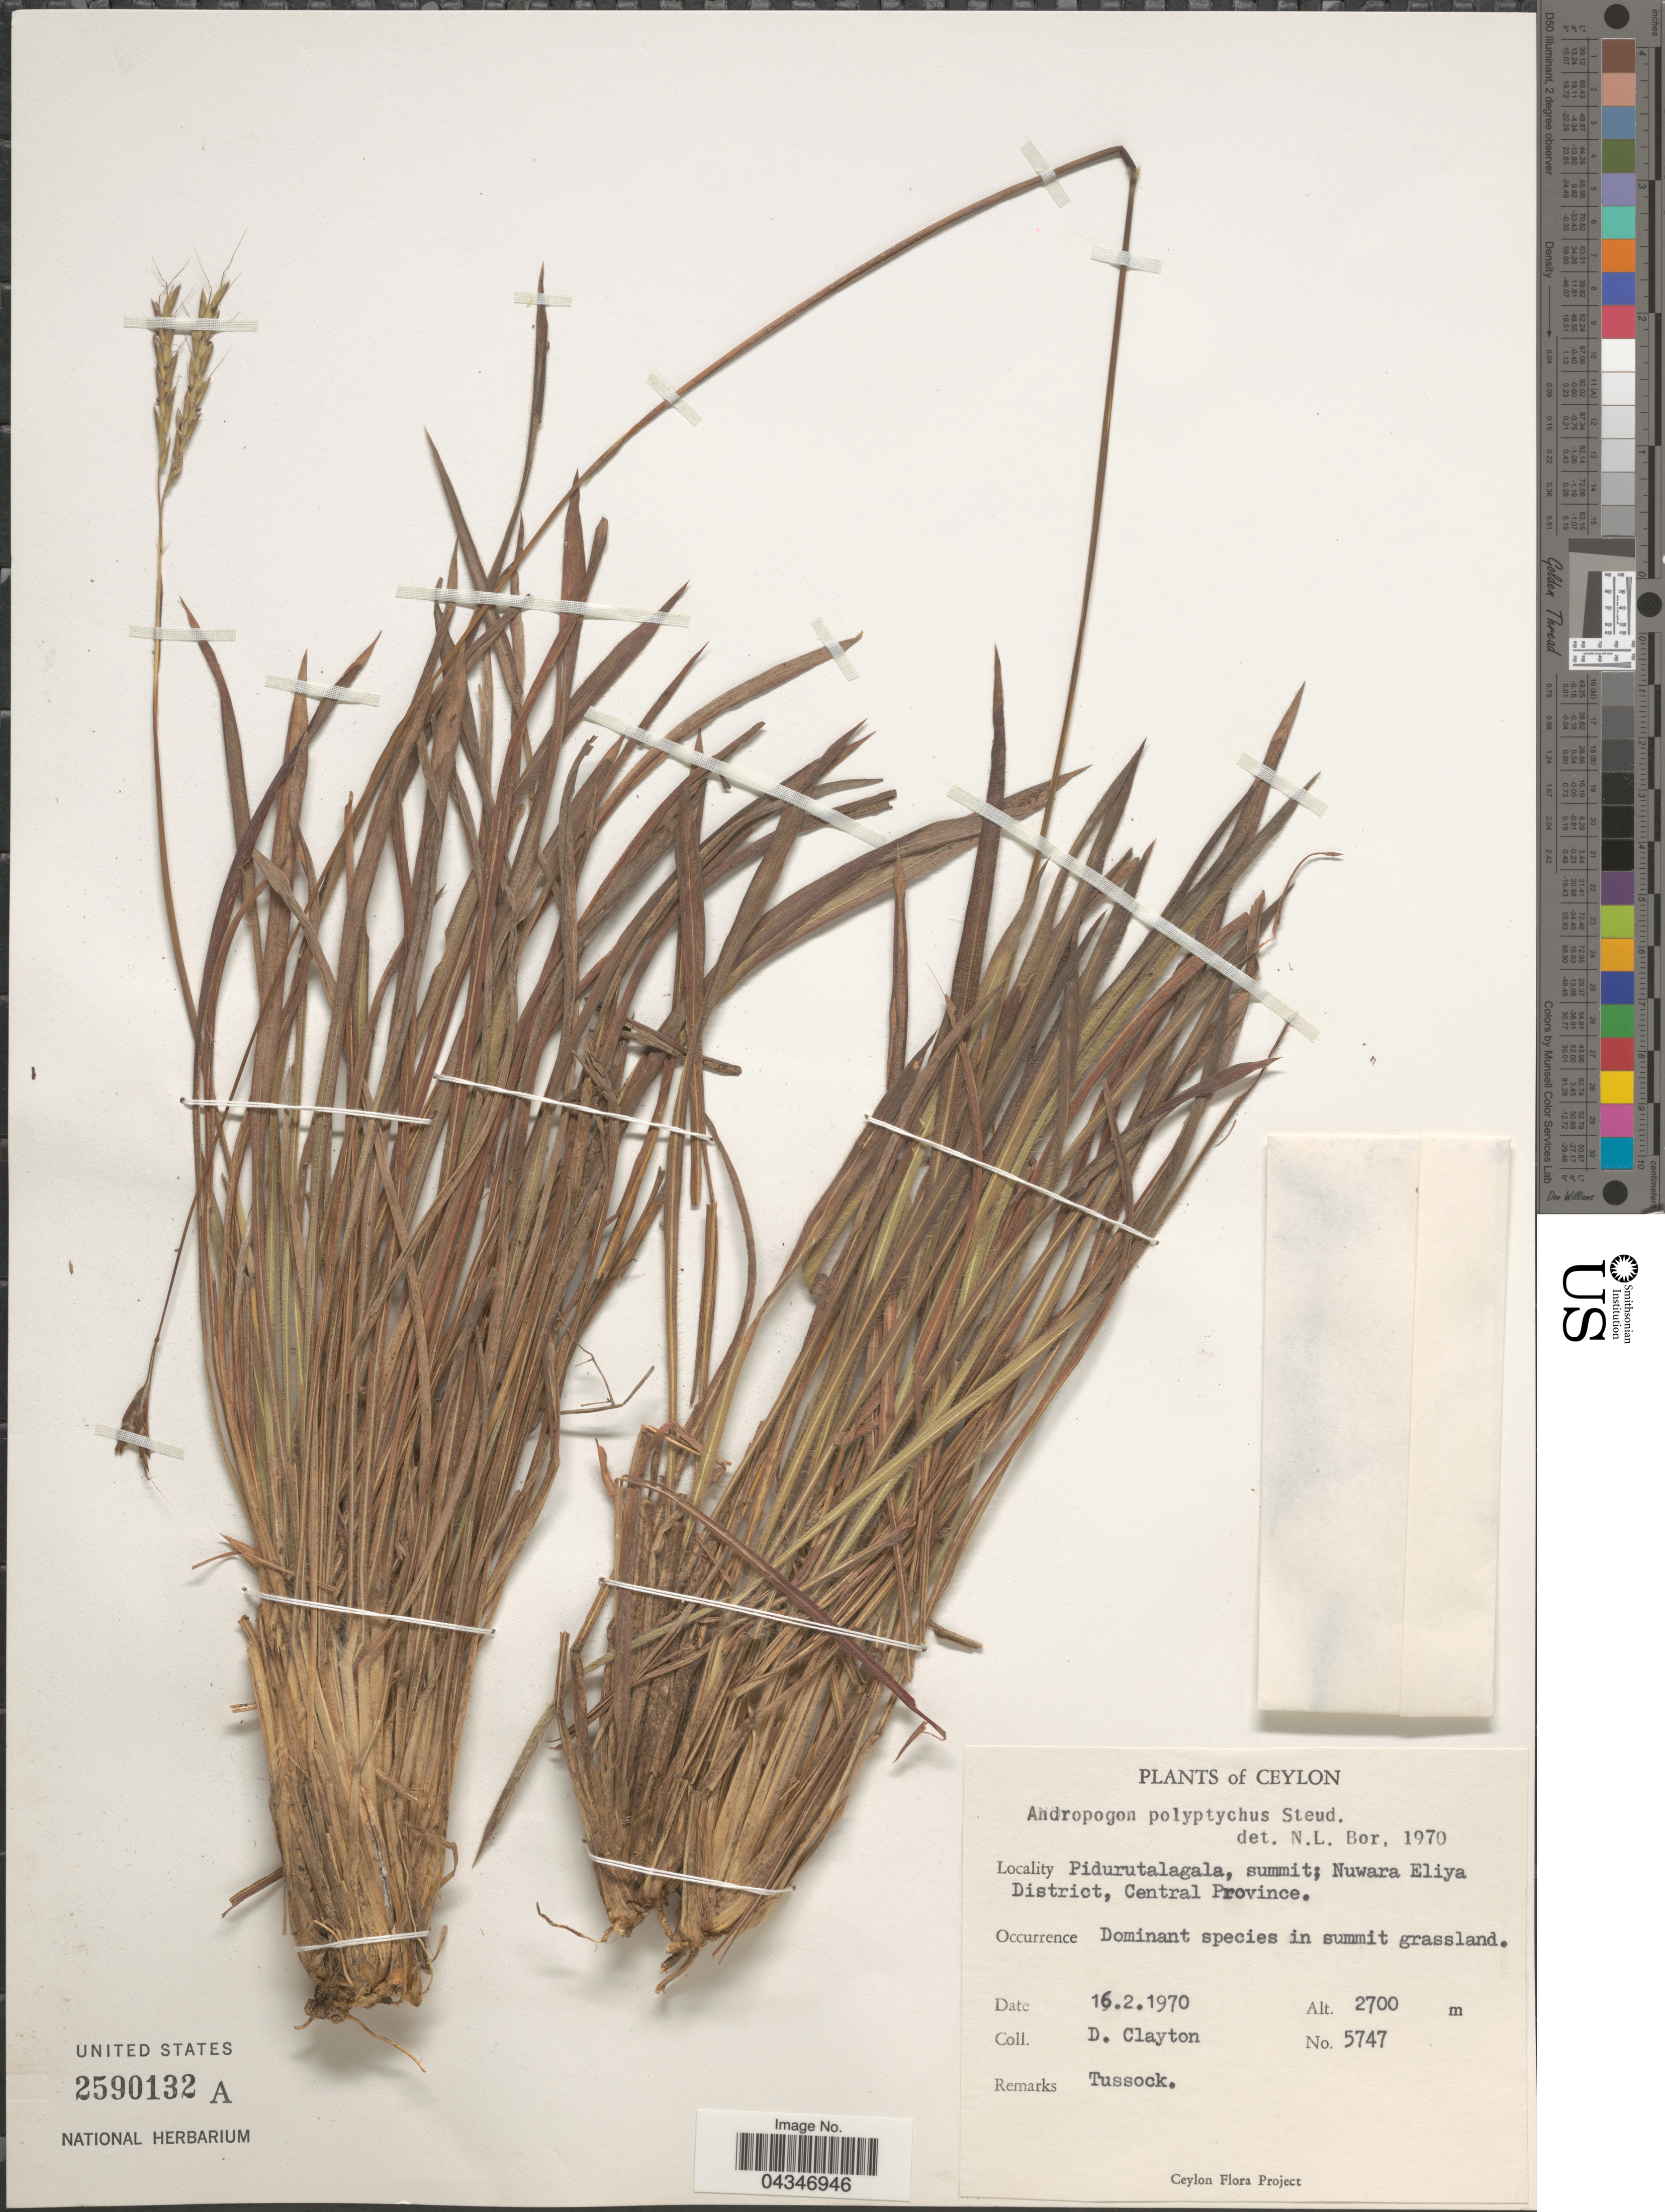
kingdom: Plantae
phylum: Tracheophyta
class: Liliopsida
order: Poales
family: Poaceae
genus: Andropogon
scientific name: Andropogon polyptychos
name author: Steud.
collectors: D. Clayton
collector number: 5747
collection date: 1970-02-16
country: Sri Lanka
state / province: Central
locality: Ceylon. Pidurutalagala, summit; Nuwara Eliya District. Dominant species in summit grassland.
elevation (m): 2700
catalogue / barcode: US 2590132A